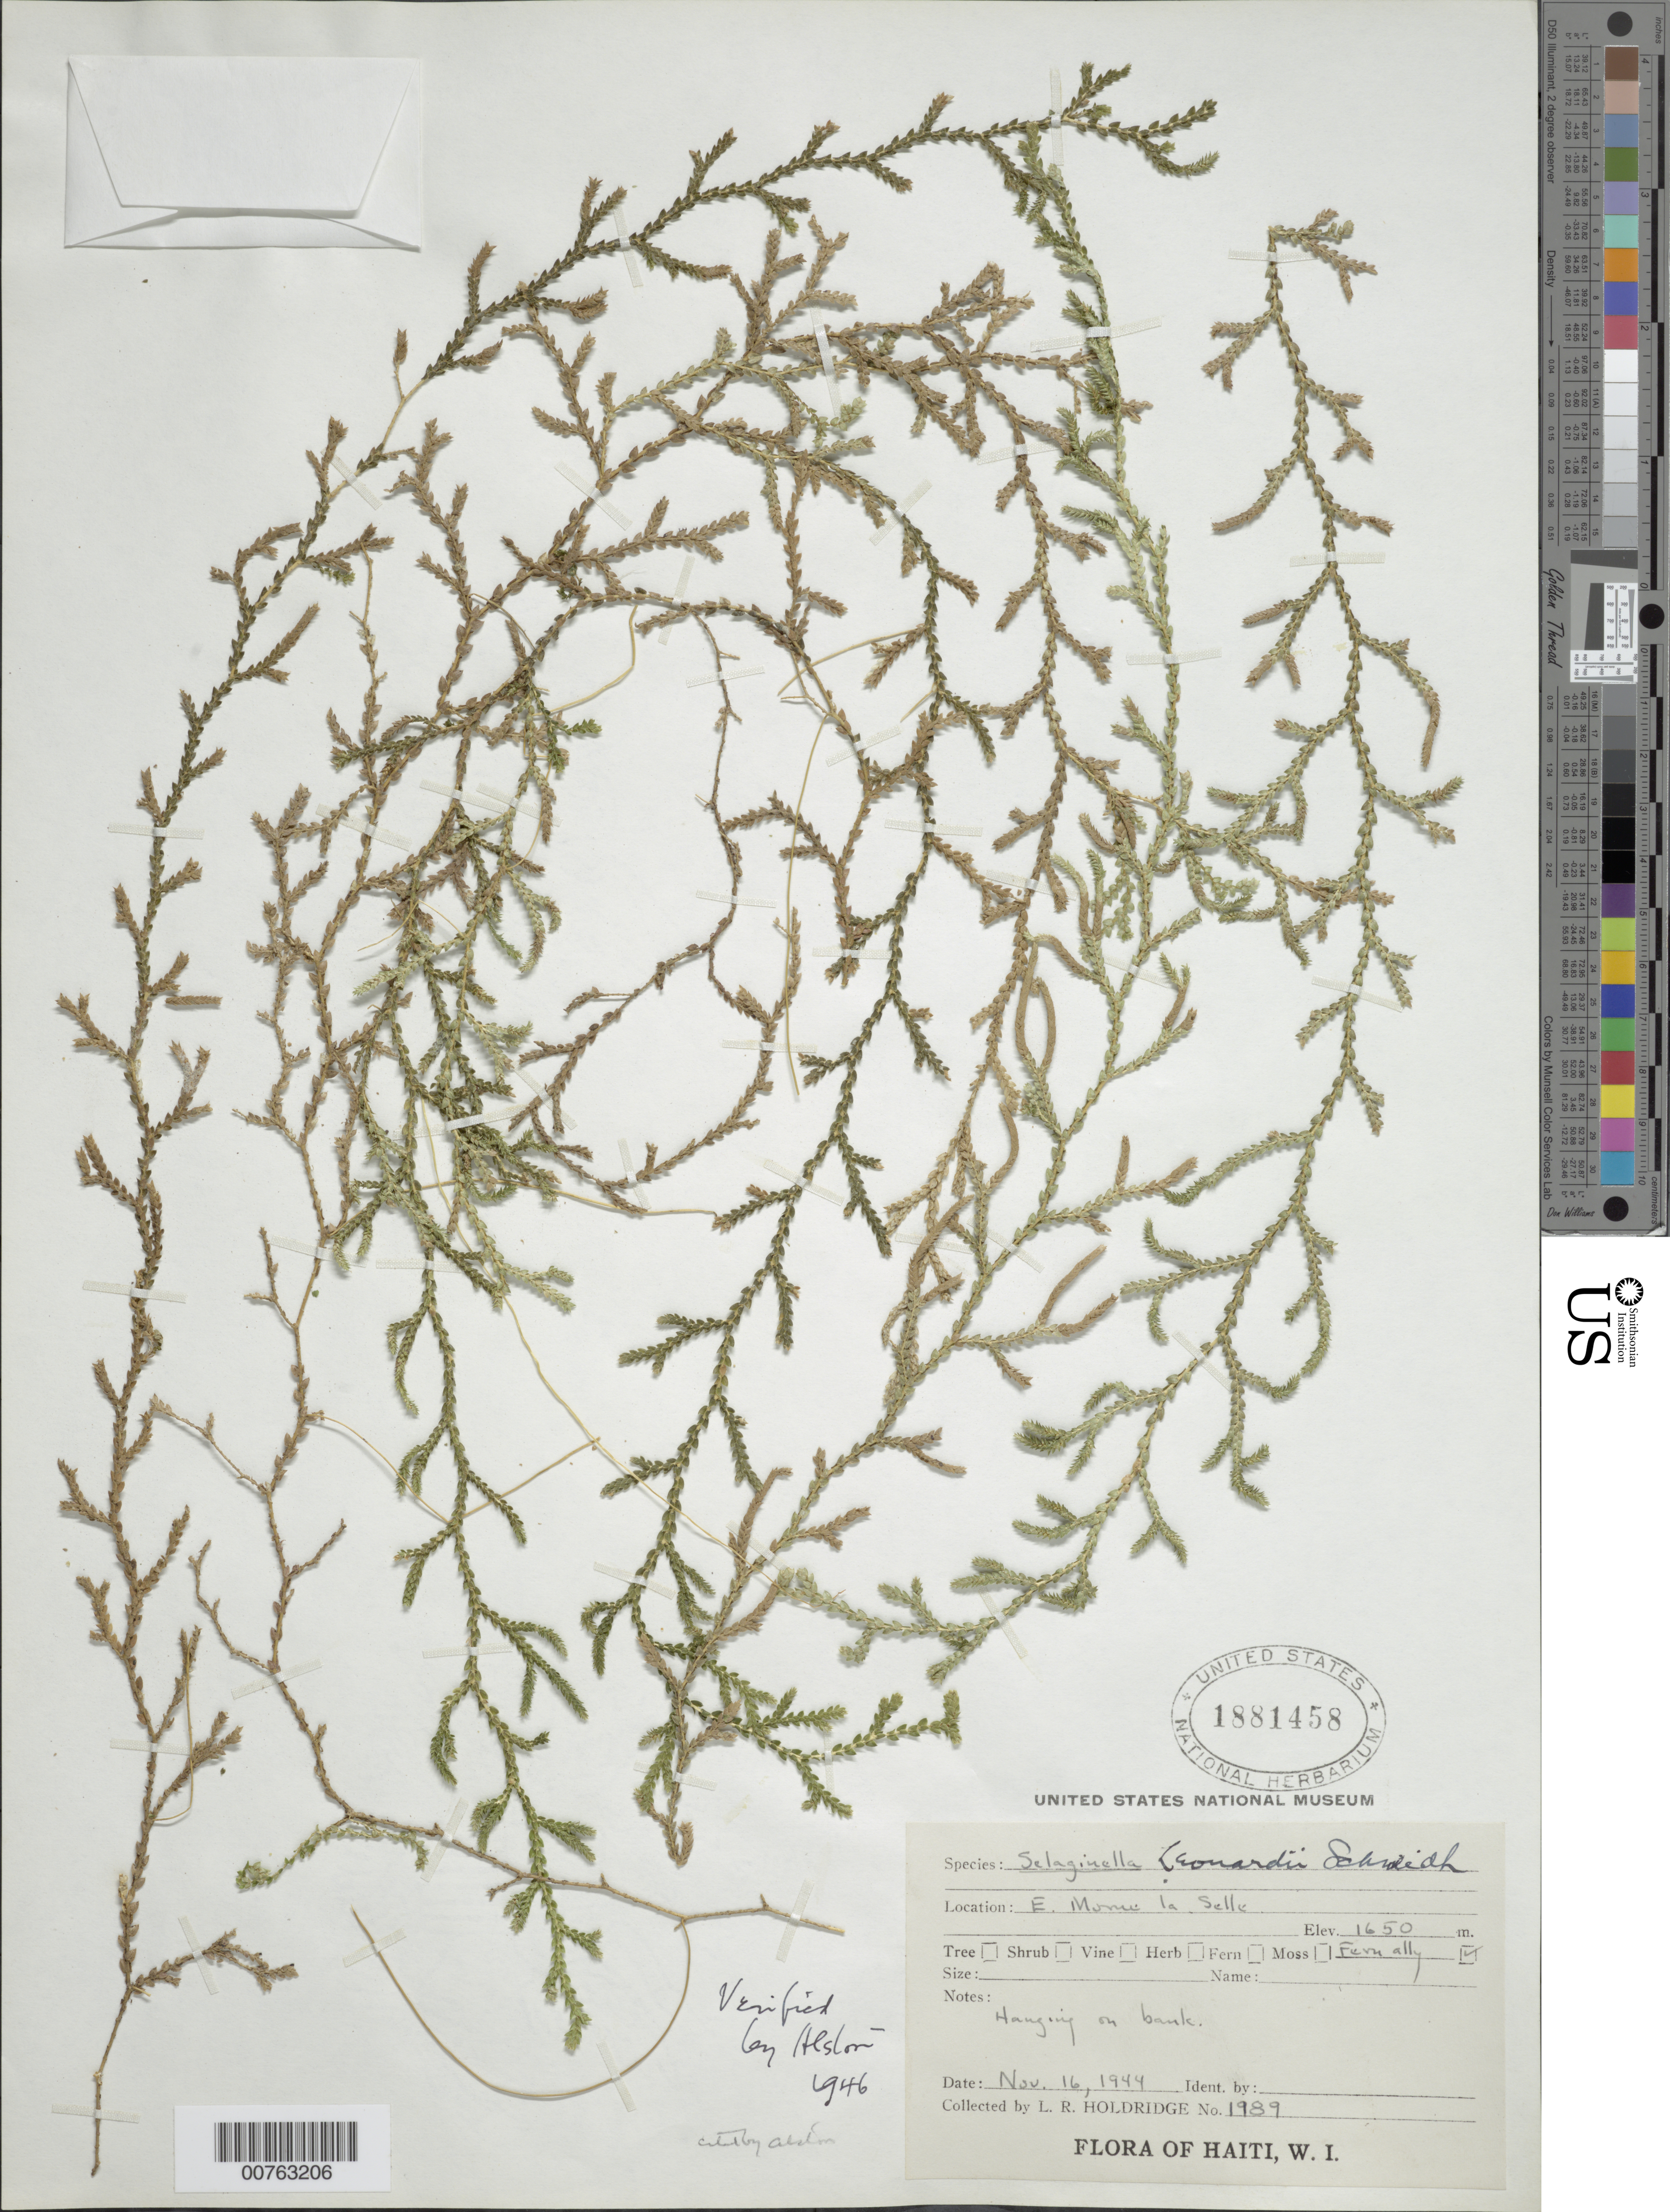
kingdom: Plantae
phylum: Tracheophyta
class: Lycopodiopsida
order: Selaginellales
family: Selaginellaceae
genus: Selaginella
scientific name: Selaginella leonardii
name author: O.C. Schmidt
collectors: L. Holdridge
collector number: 1989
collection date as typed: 16 Nov 1944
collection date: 1944-11-16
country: Haiti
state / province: Ouest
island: Hispaniola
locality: E Morne la Selle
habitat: Hanging on bank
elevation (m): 1650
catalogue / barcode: US 1881458